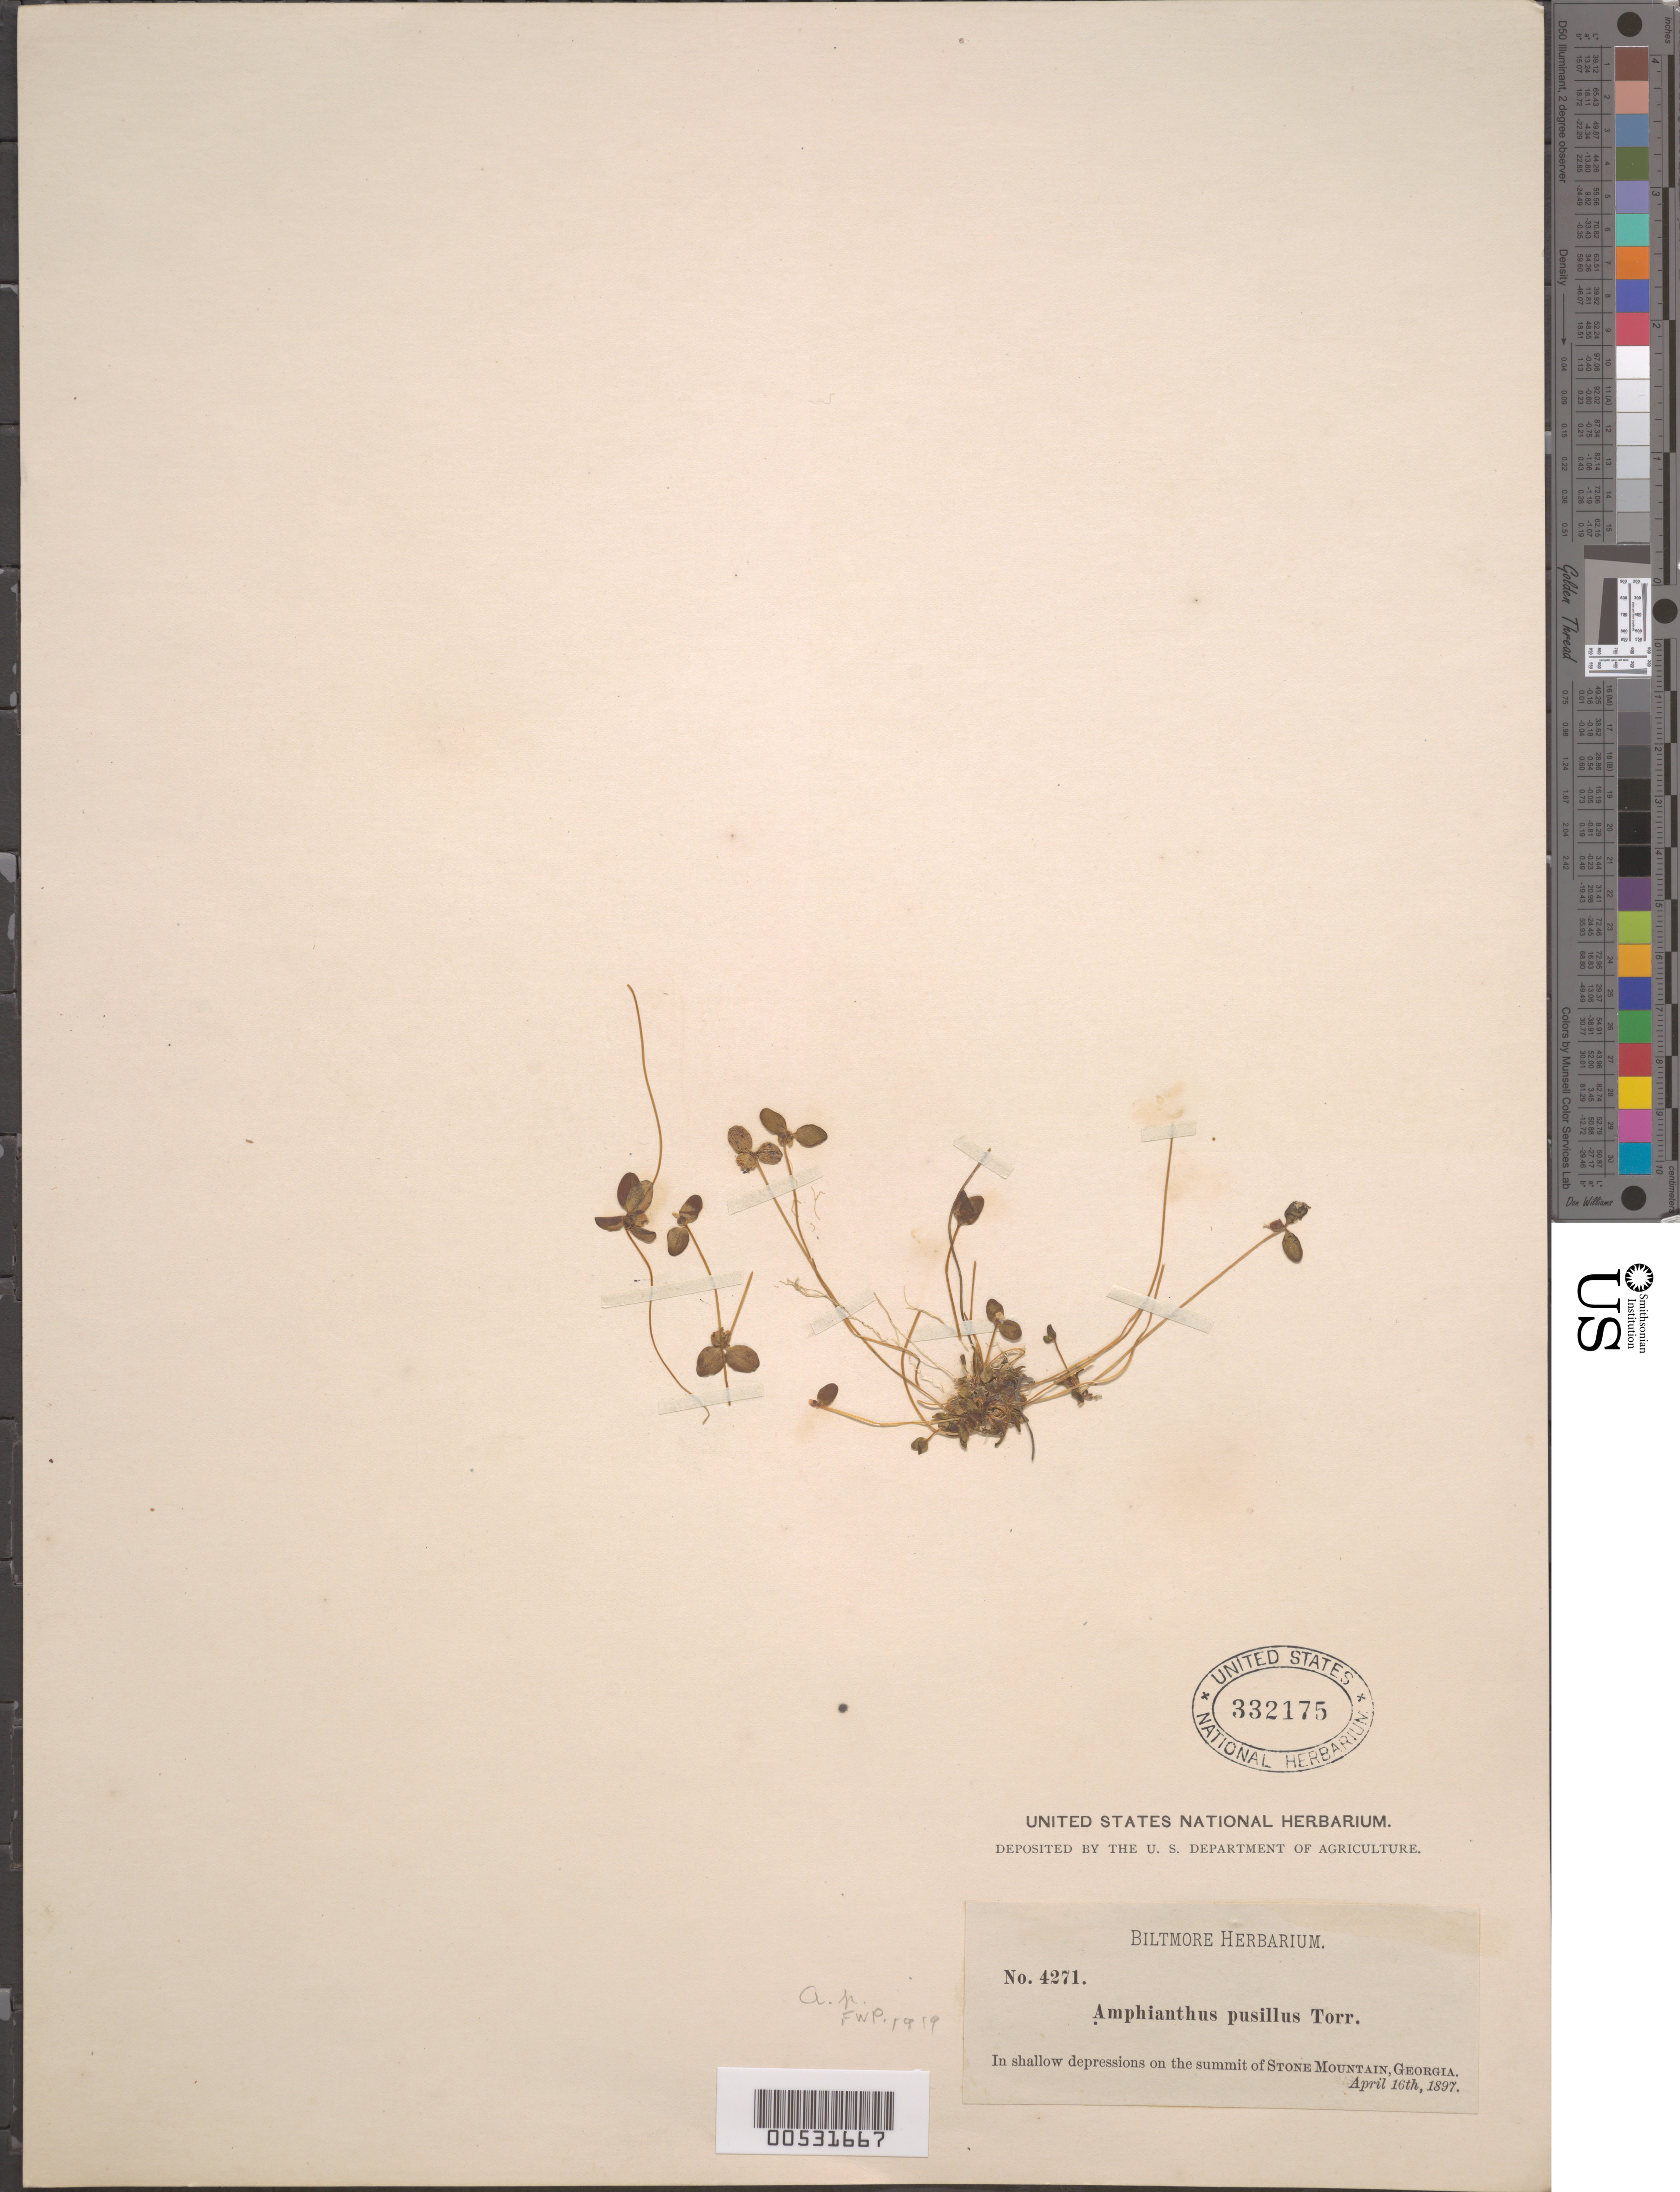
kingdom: Plantae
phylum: Tracheophyta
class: Magnoliopsida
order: Lamiales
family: Plantaginaceae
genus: Amphianthus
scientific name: Amphianthus pusillus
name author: Torr.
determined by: Pennell, F. W.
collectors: ex herb. Biltmore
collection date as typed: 16 Apr 1897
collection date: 1897-04-16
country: United States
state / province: Georgia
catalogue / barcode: US 332175